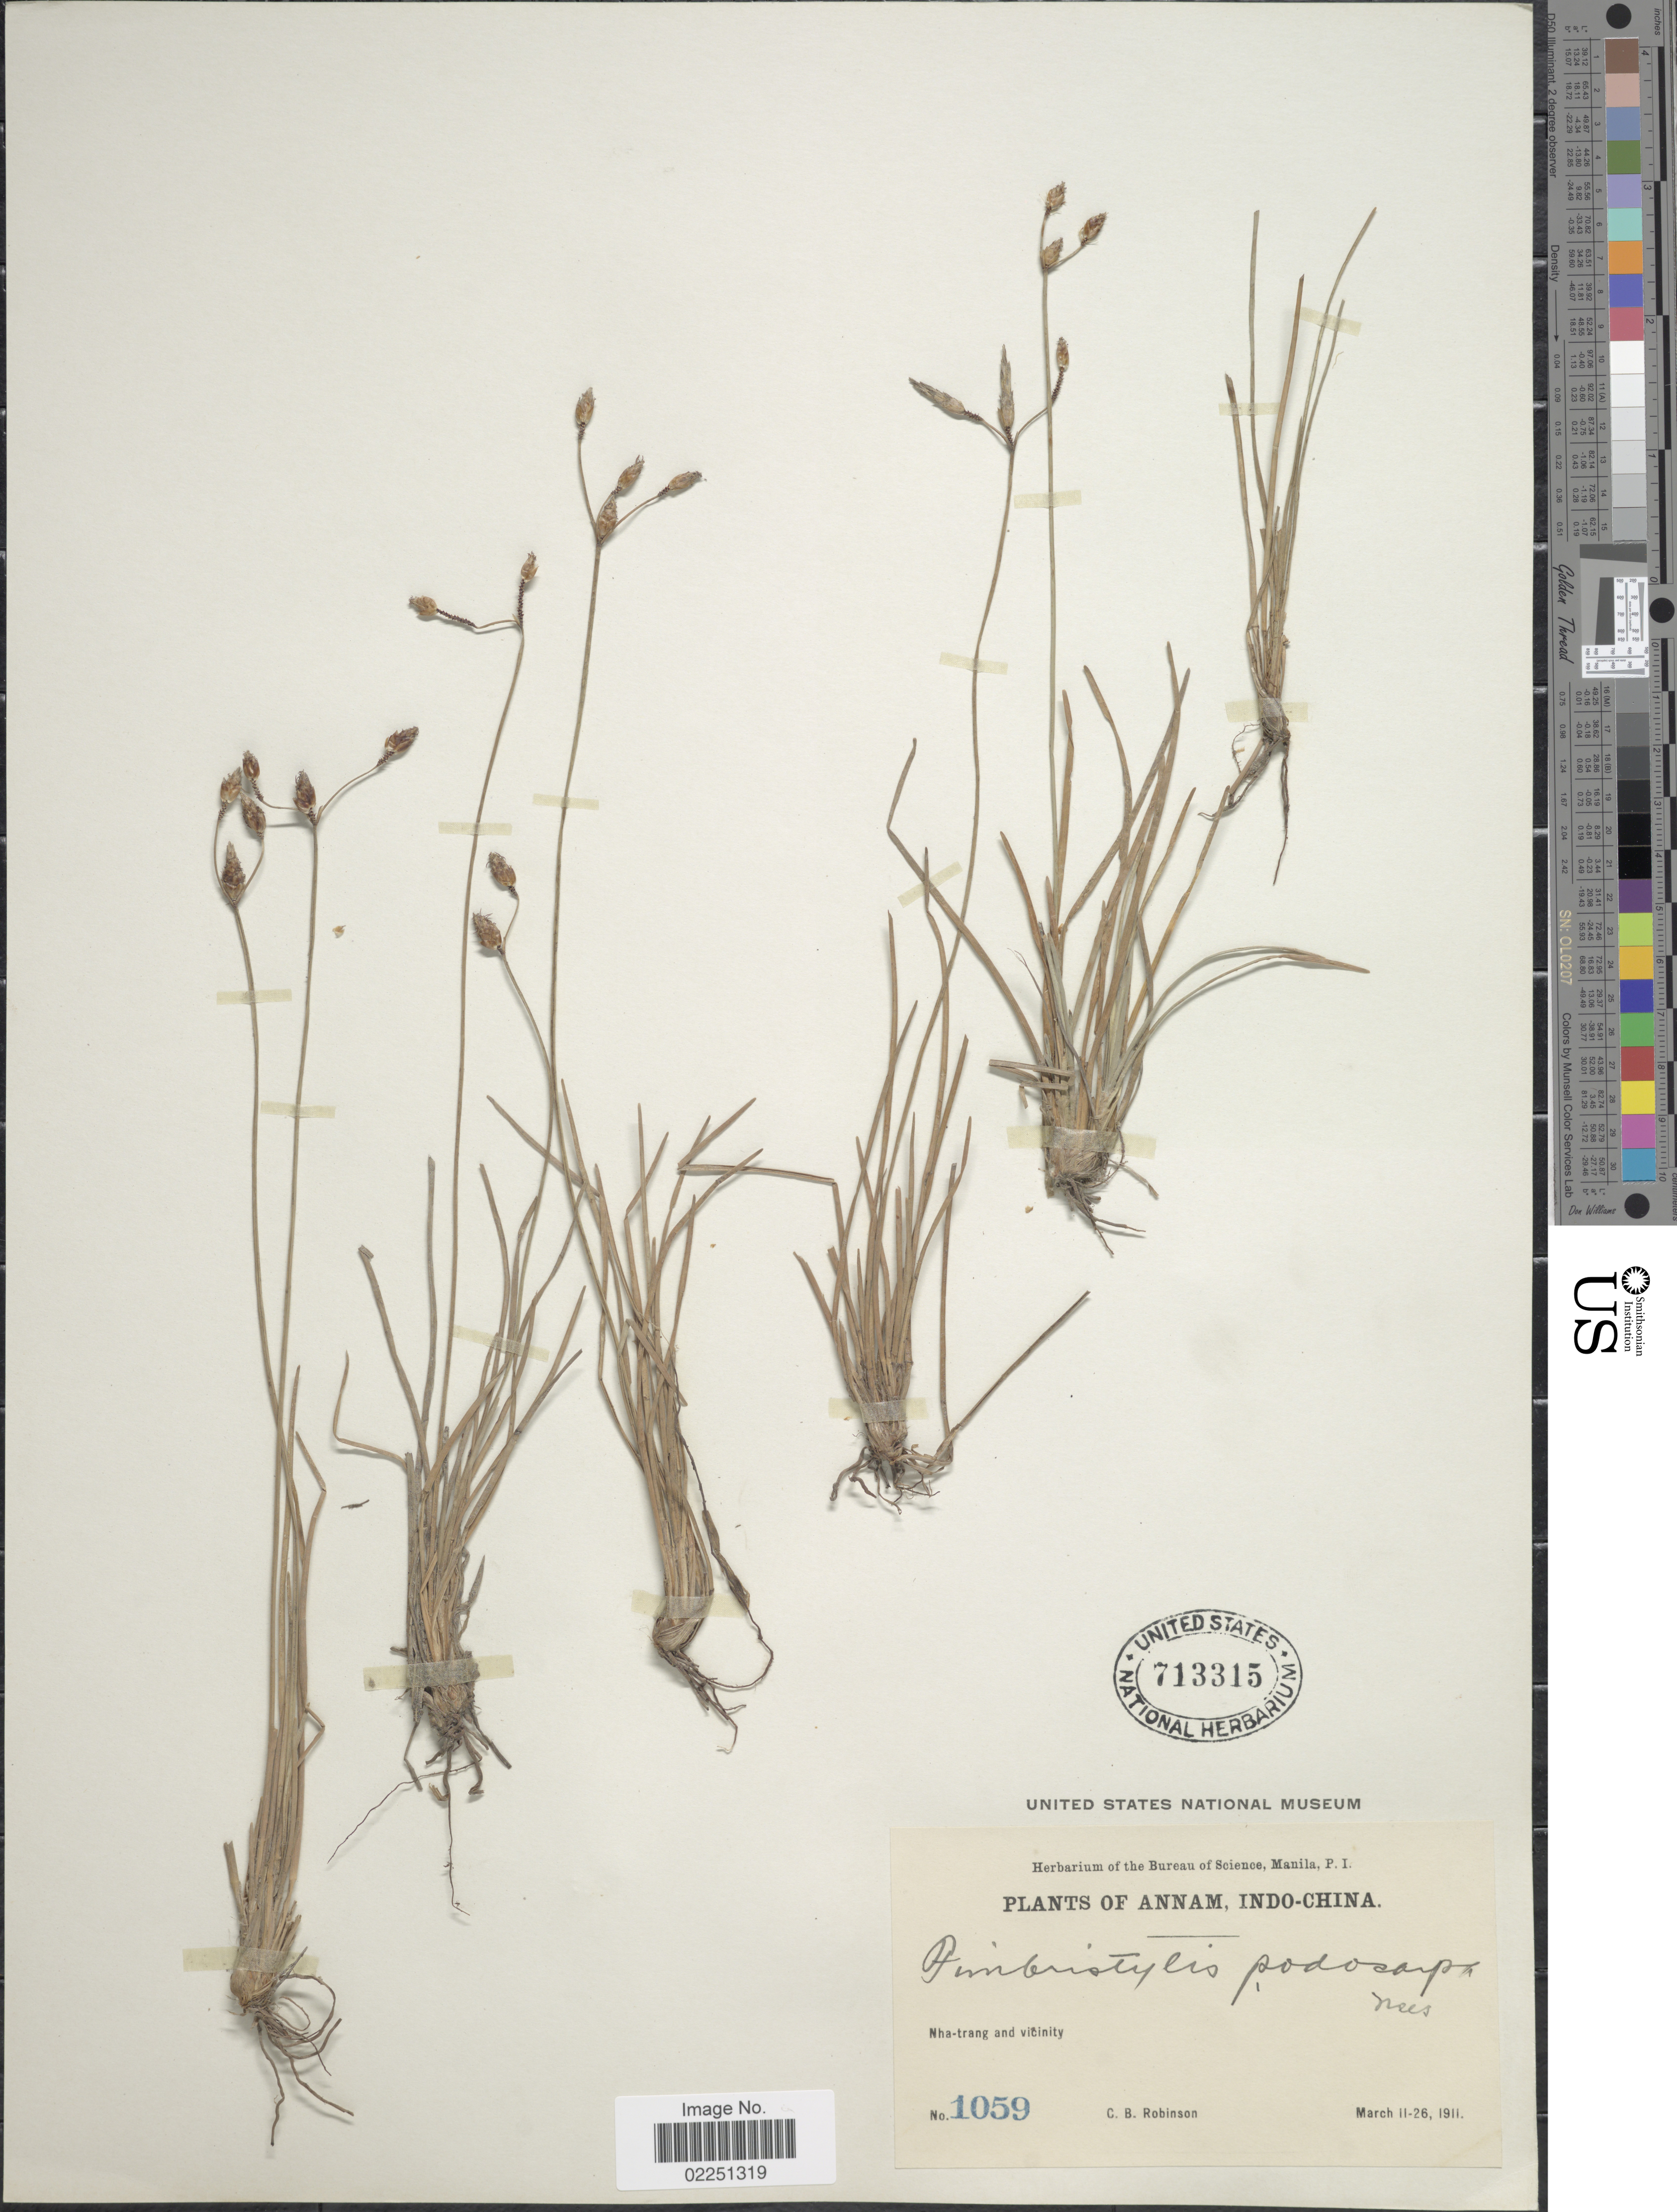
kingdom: Plantae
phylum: Tracheophyta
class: Liliopsida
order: Poales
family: Cyperaceae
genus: Fimbristylis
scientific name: Fimbristylis podocarpa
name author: Nees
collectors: C. Robinson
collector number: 1059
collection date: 1911-03-11/1911-03-26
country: Vietnam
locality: Annam, Indo-China. Nha-trang and vicinity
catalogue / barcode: US 713315